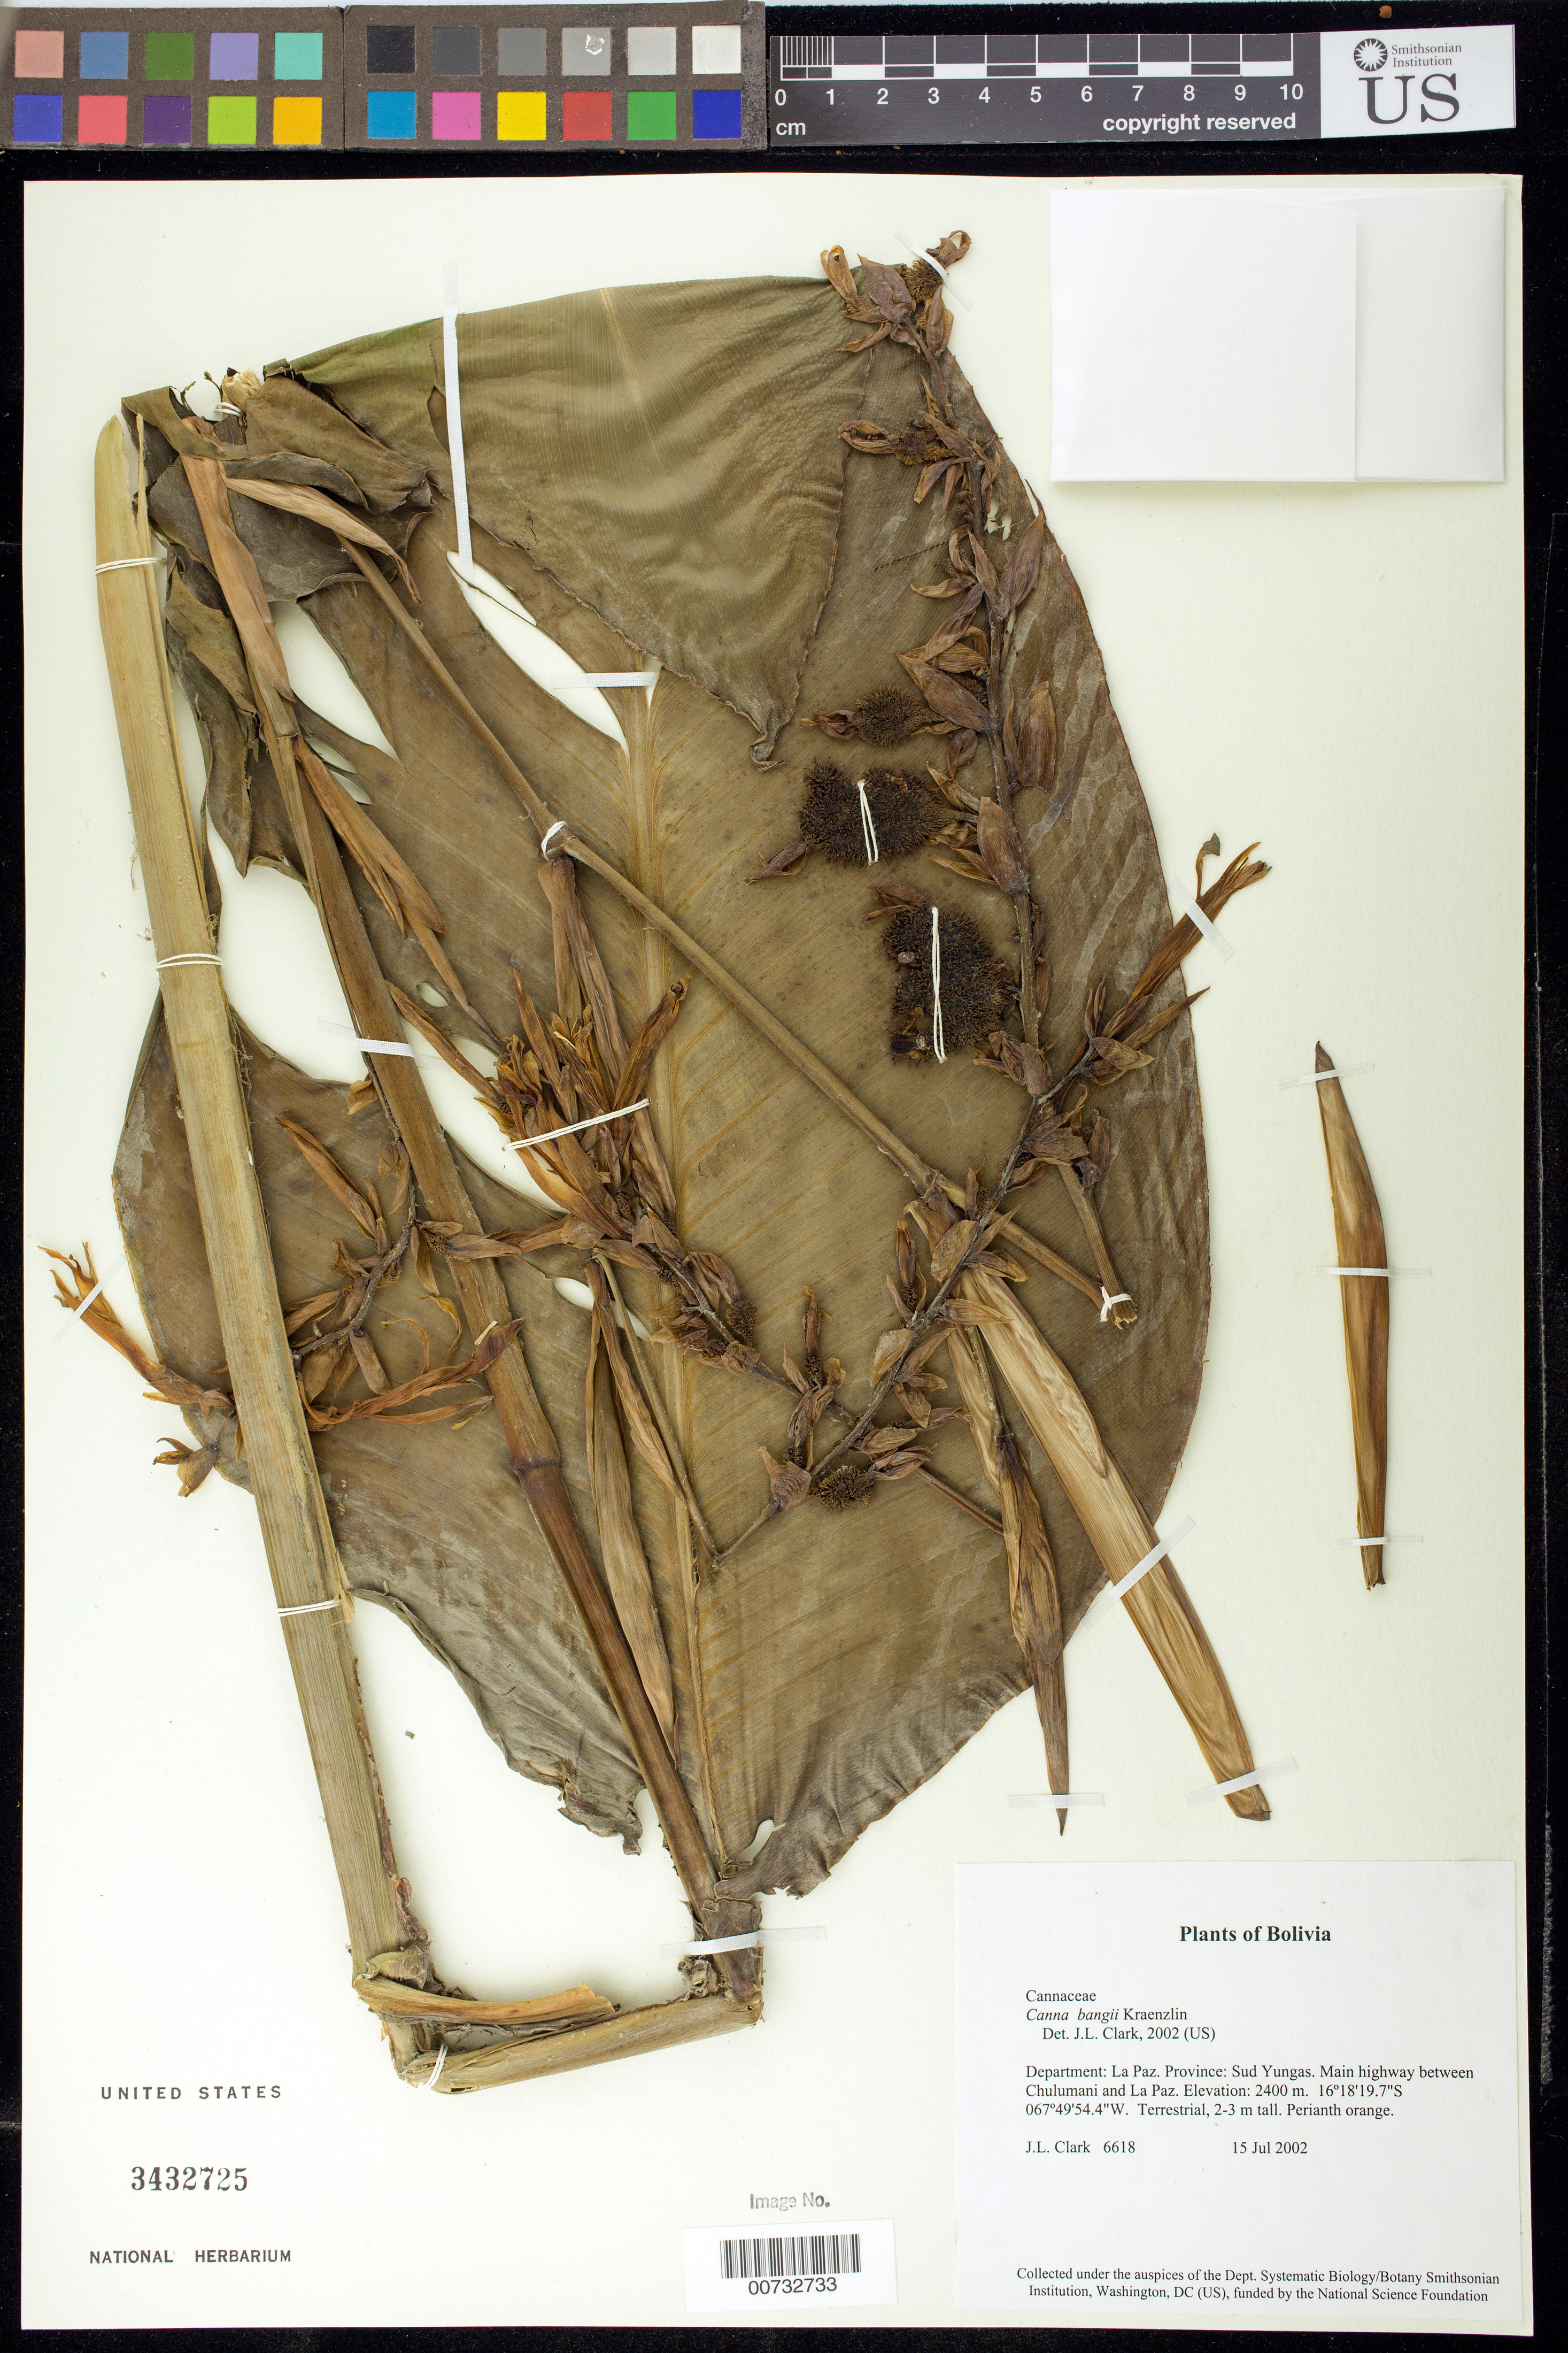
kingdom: Plantae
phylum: Tracheophyta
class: Liliopsida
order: Zingiberales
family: Cannaceae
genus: Canna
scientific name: Canna bangii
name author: Kraenzl. in Engl.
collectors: J. L. Clark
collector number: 6618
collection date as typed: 15 Jul 2002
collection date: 2002-07-15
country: Bolivia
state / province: La Paz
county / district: Sud Yungas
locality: Main highway between Chulumani and La Paz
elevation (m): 2400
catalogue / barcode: US 3432725